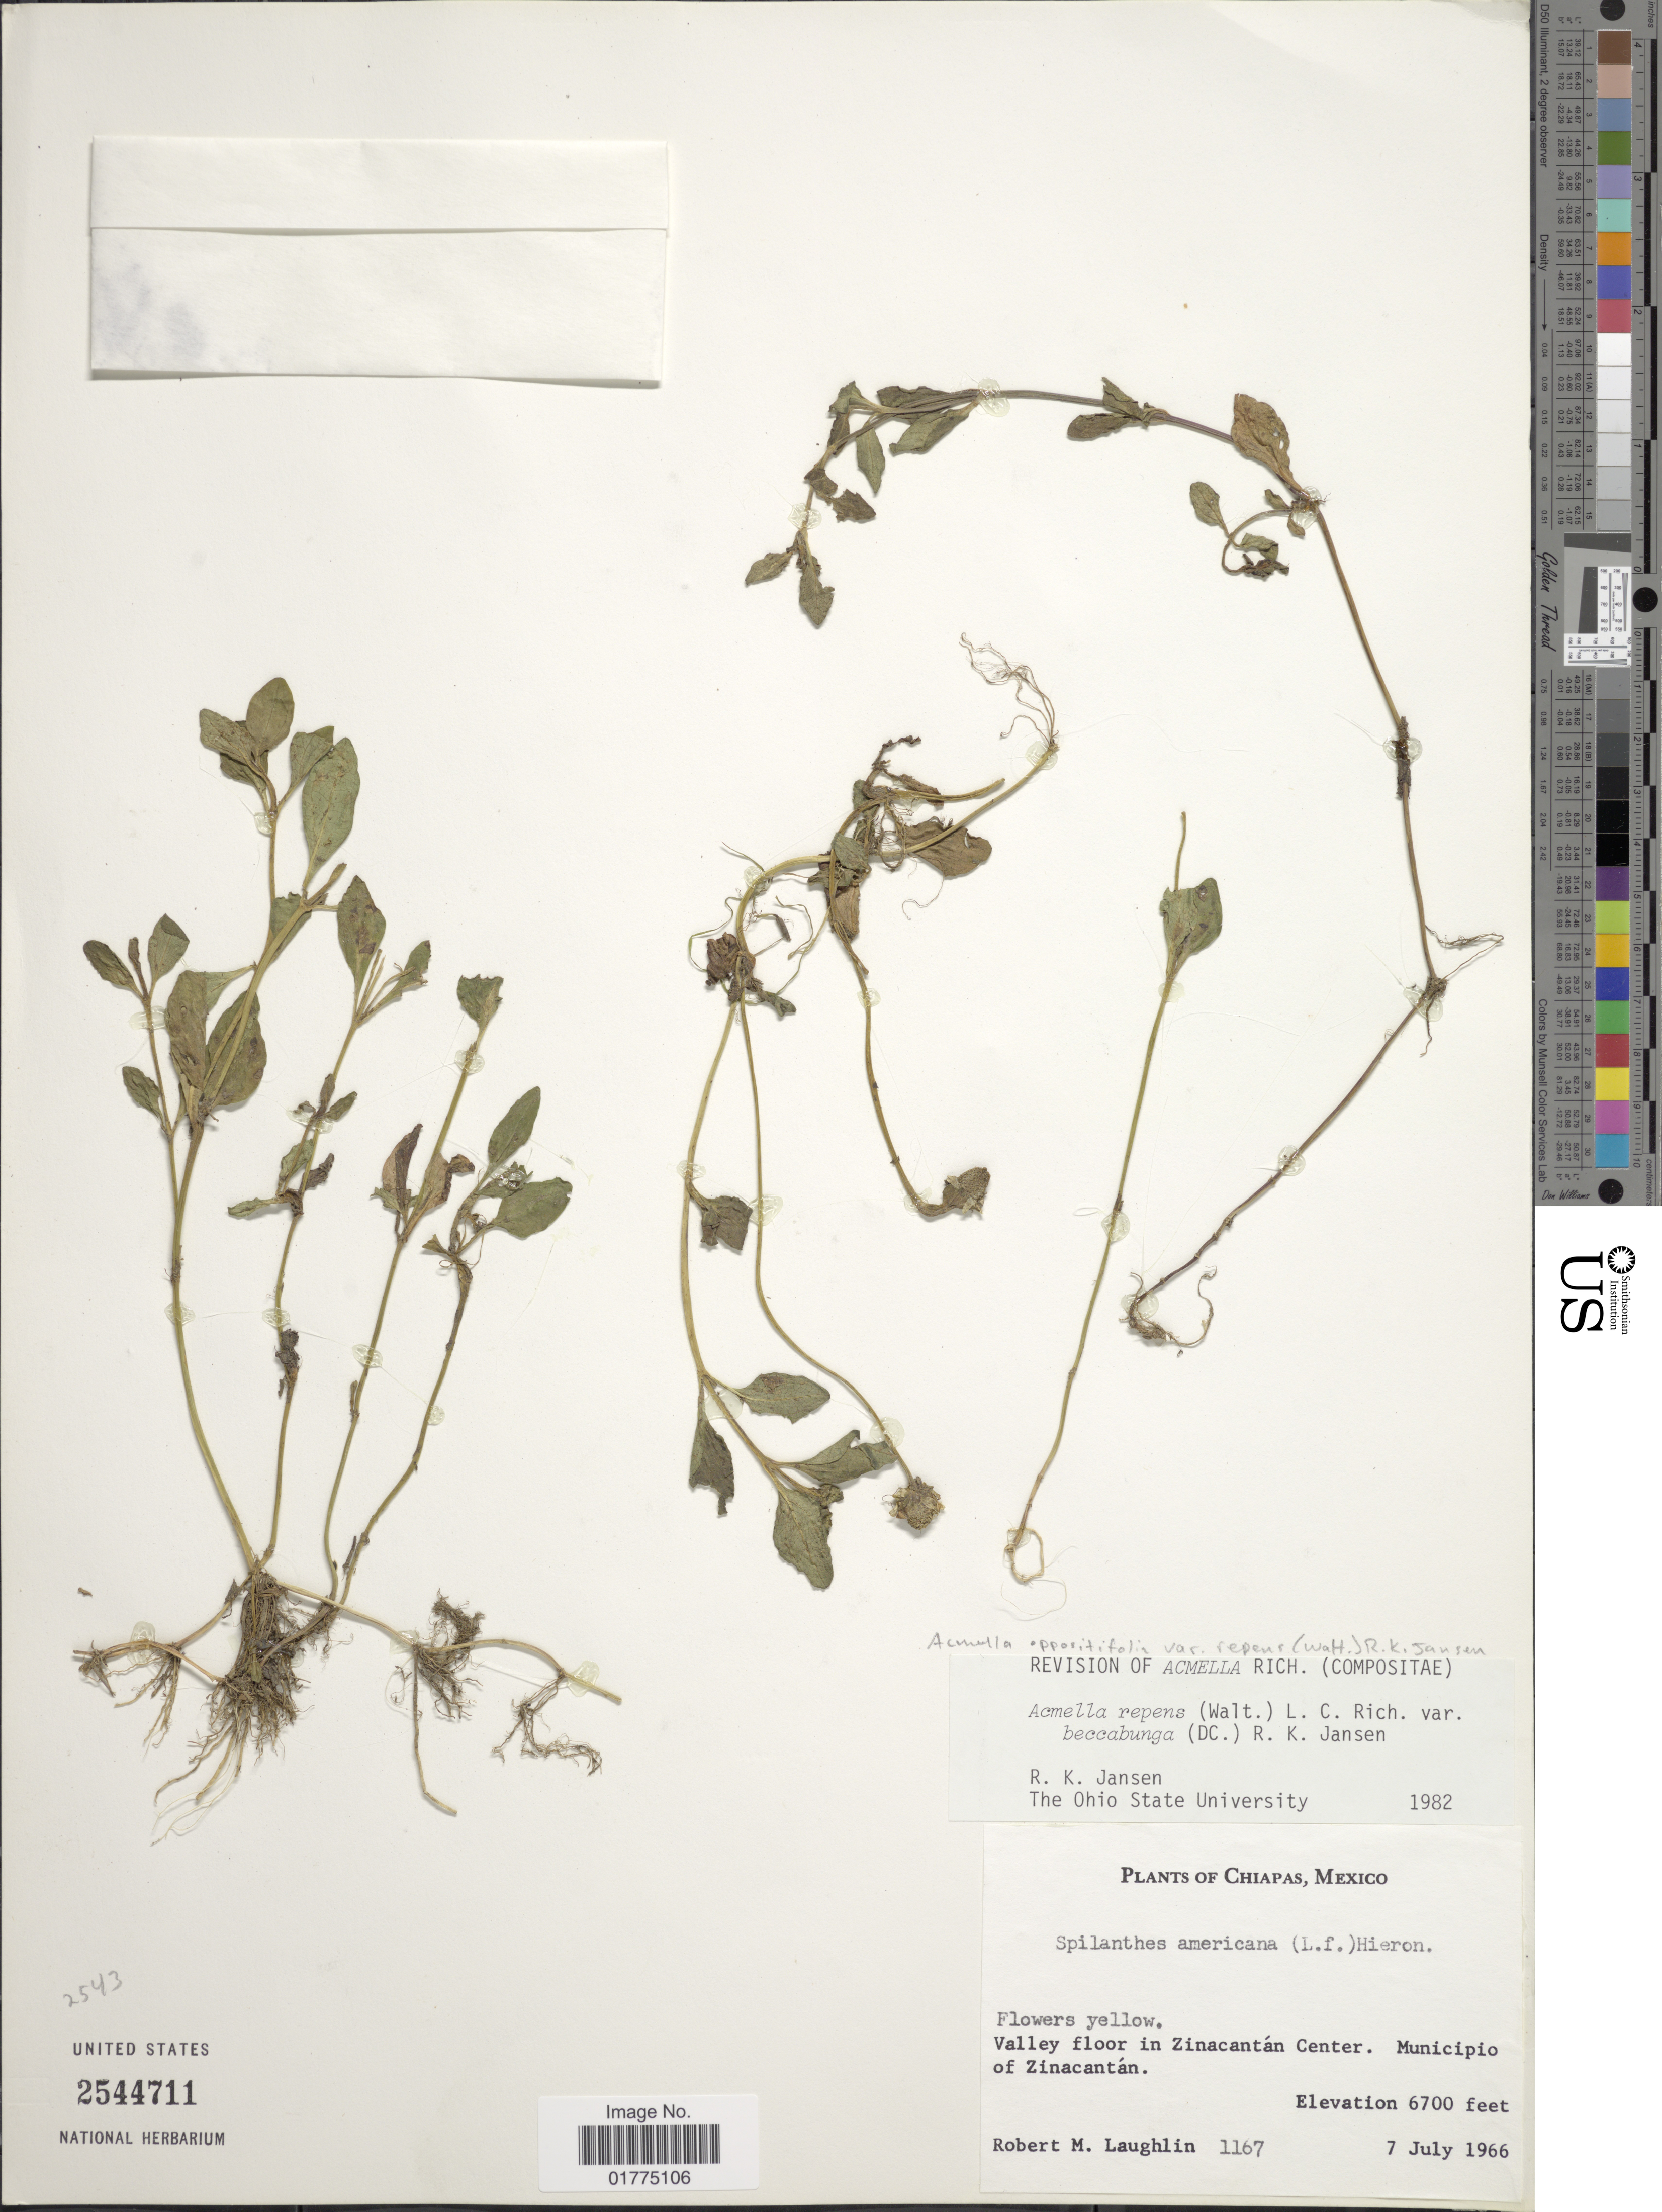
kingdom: Plantae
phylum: Tracheophyta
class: Magnoliopsida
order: Asterales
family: Asteraceae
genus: Acmella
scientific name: Acmella repens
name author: (Walter) Rich.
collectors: R. M. Laughlin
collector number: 1167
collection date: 1966-07-07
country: Mexico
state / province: Chiapas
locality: Valley floor in Zinacantán Center. Municipio of Zinacantán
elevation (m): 2042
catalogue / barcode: US 2544711